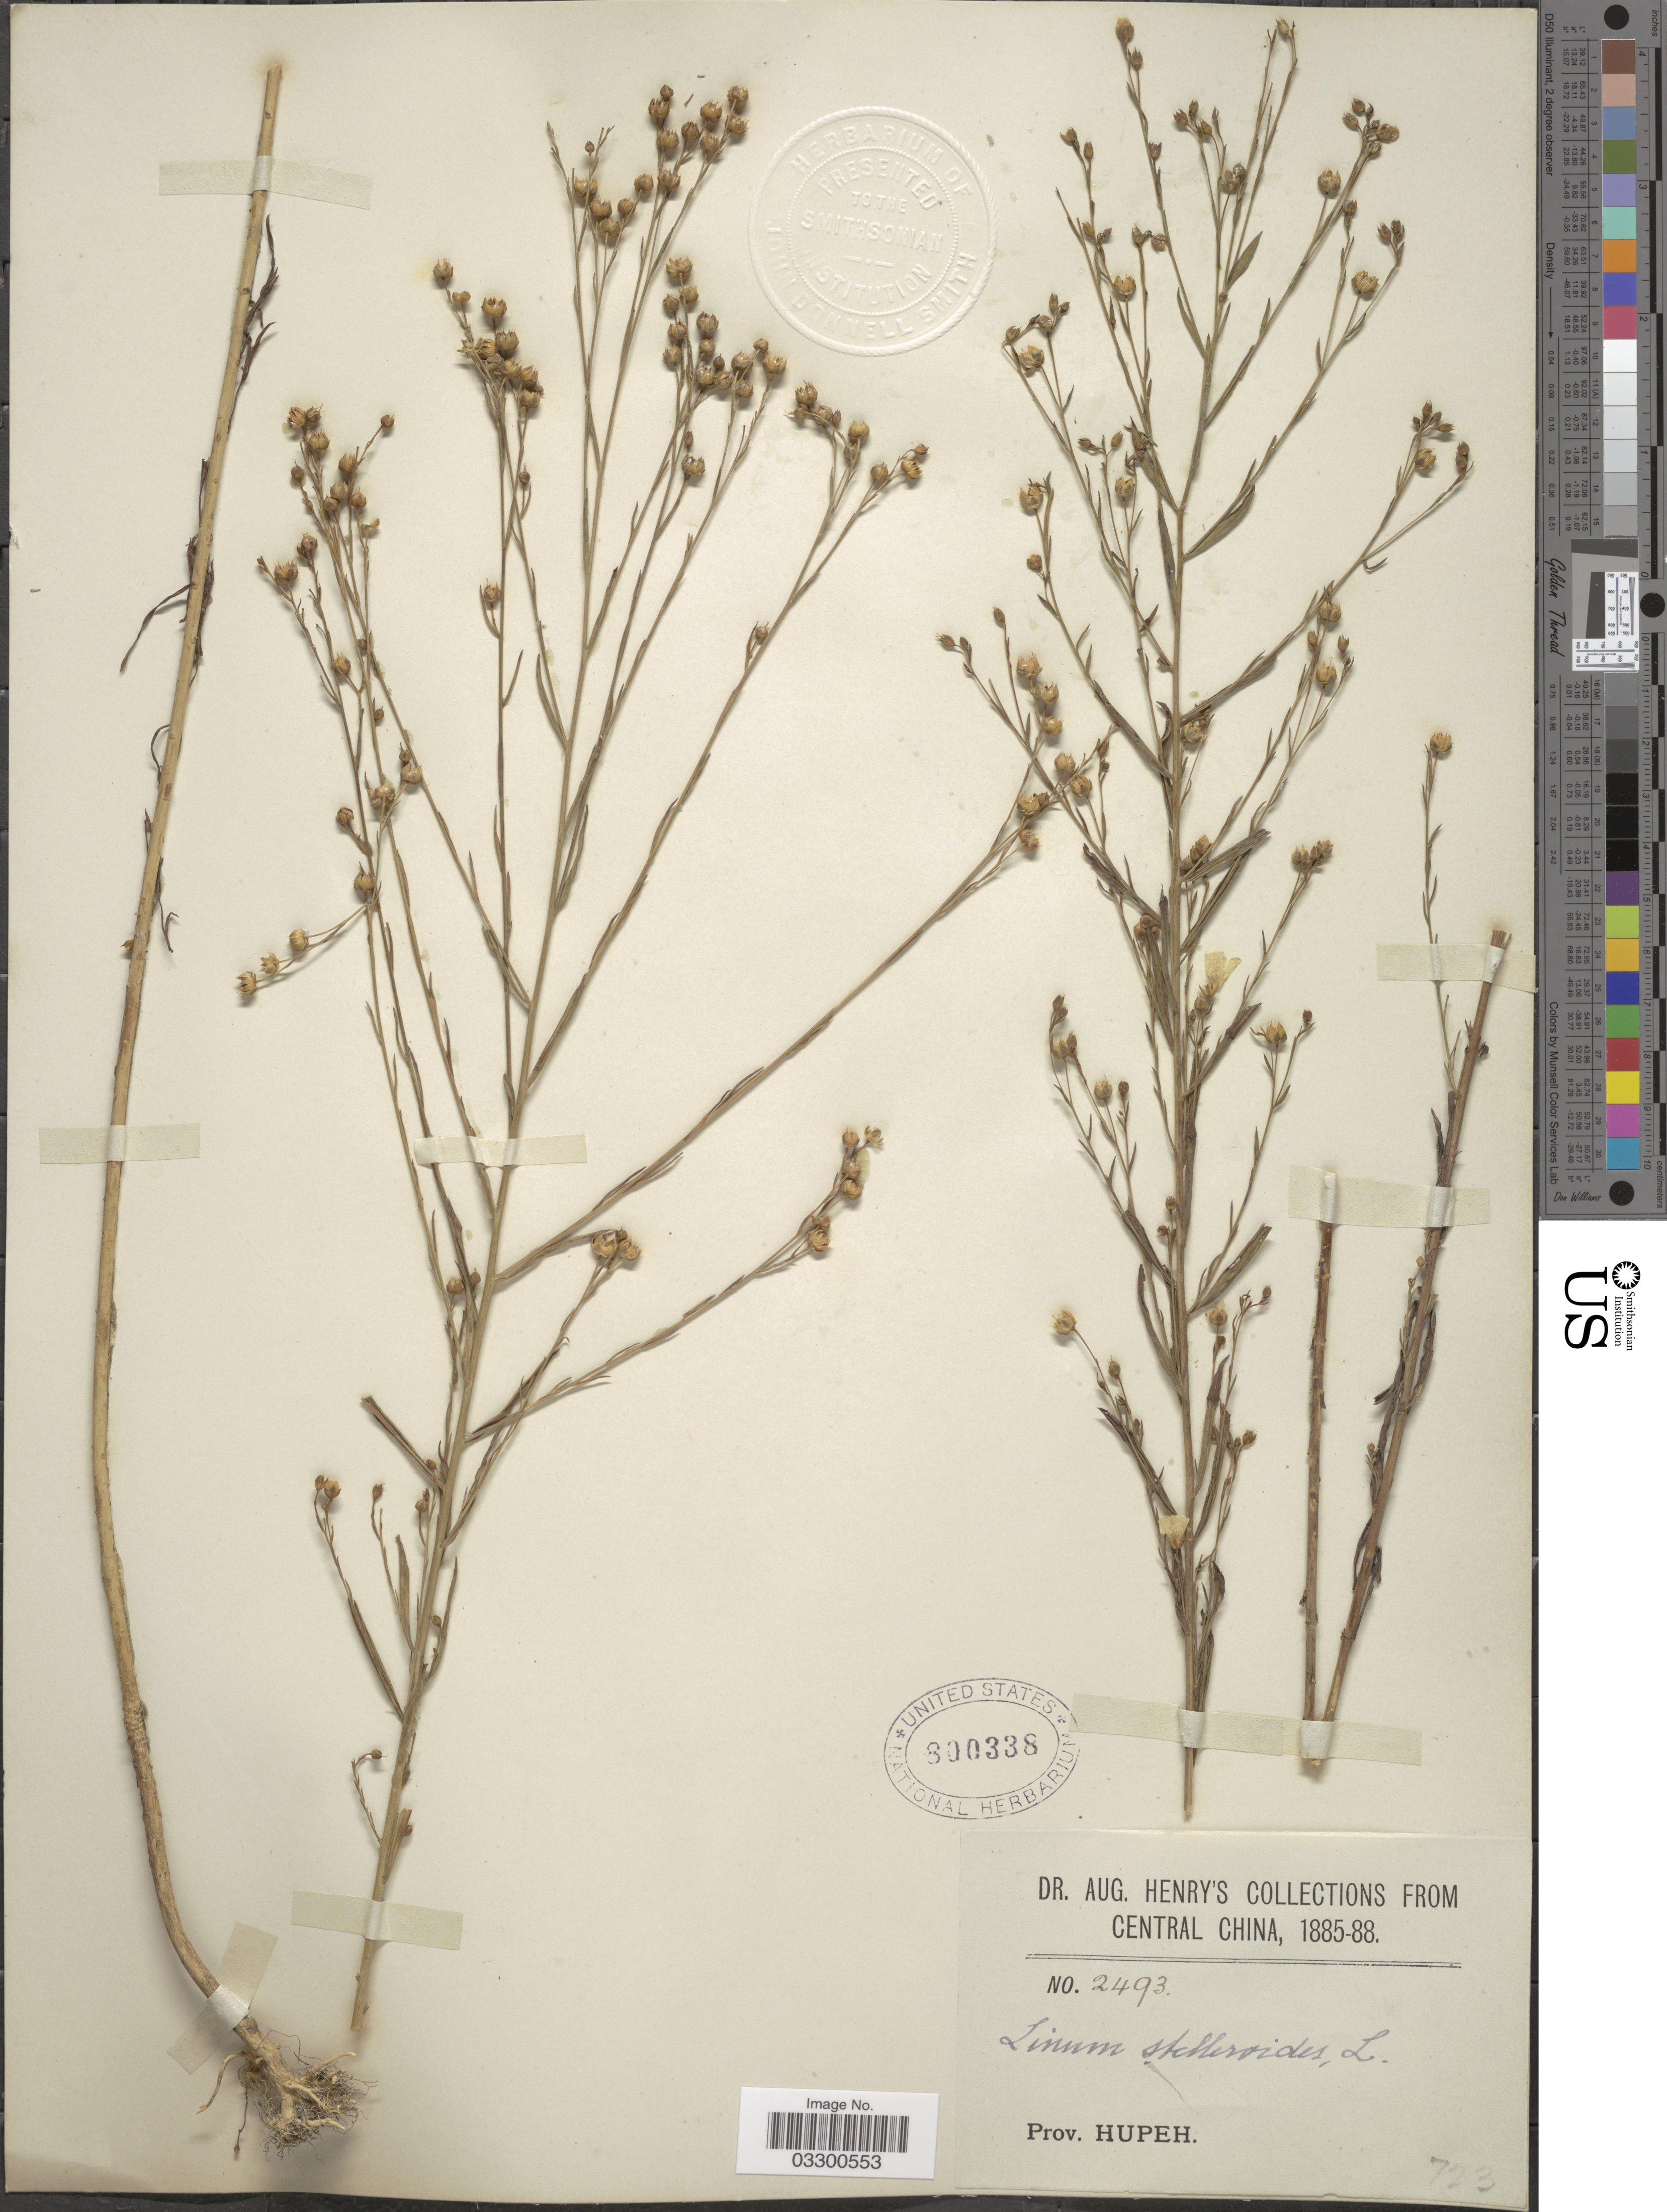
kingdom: Plantae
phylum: Tracheophyta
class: Magnoliopsida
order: Malpighiales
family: Linaceae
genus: Linum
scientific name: Linum stelleroides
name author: Planch.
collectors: A. Henry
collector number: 2493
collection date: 1885/1888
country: China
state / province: Hubei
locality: Central China. Prov. Hupeh.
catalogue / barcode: US 800338